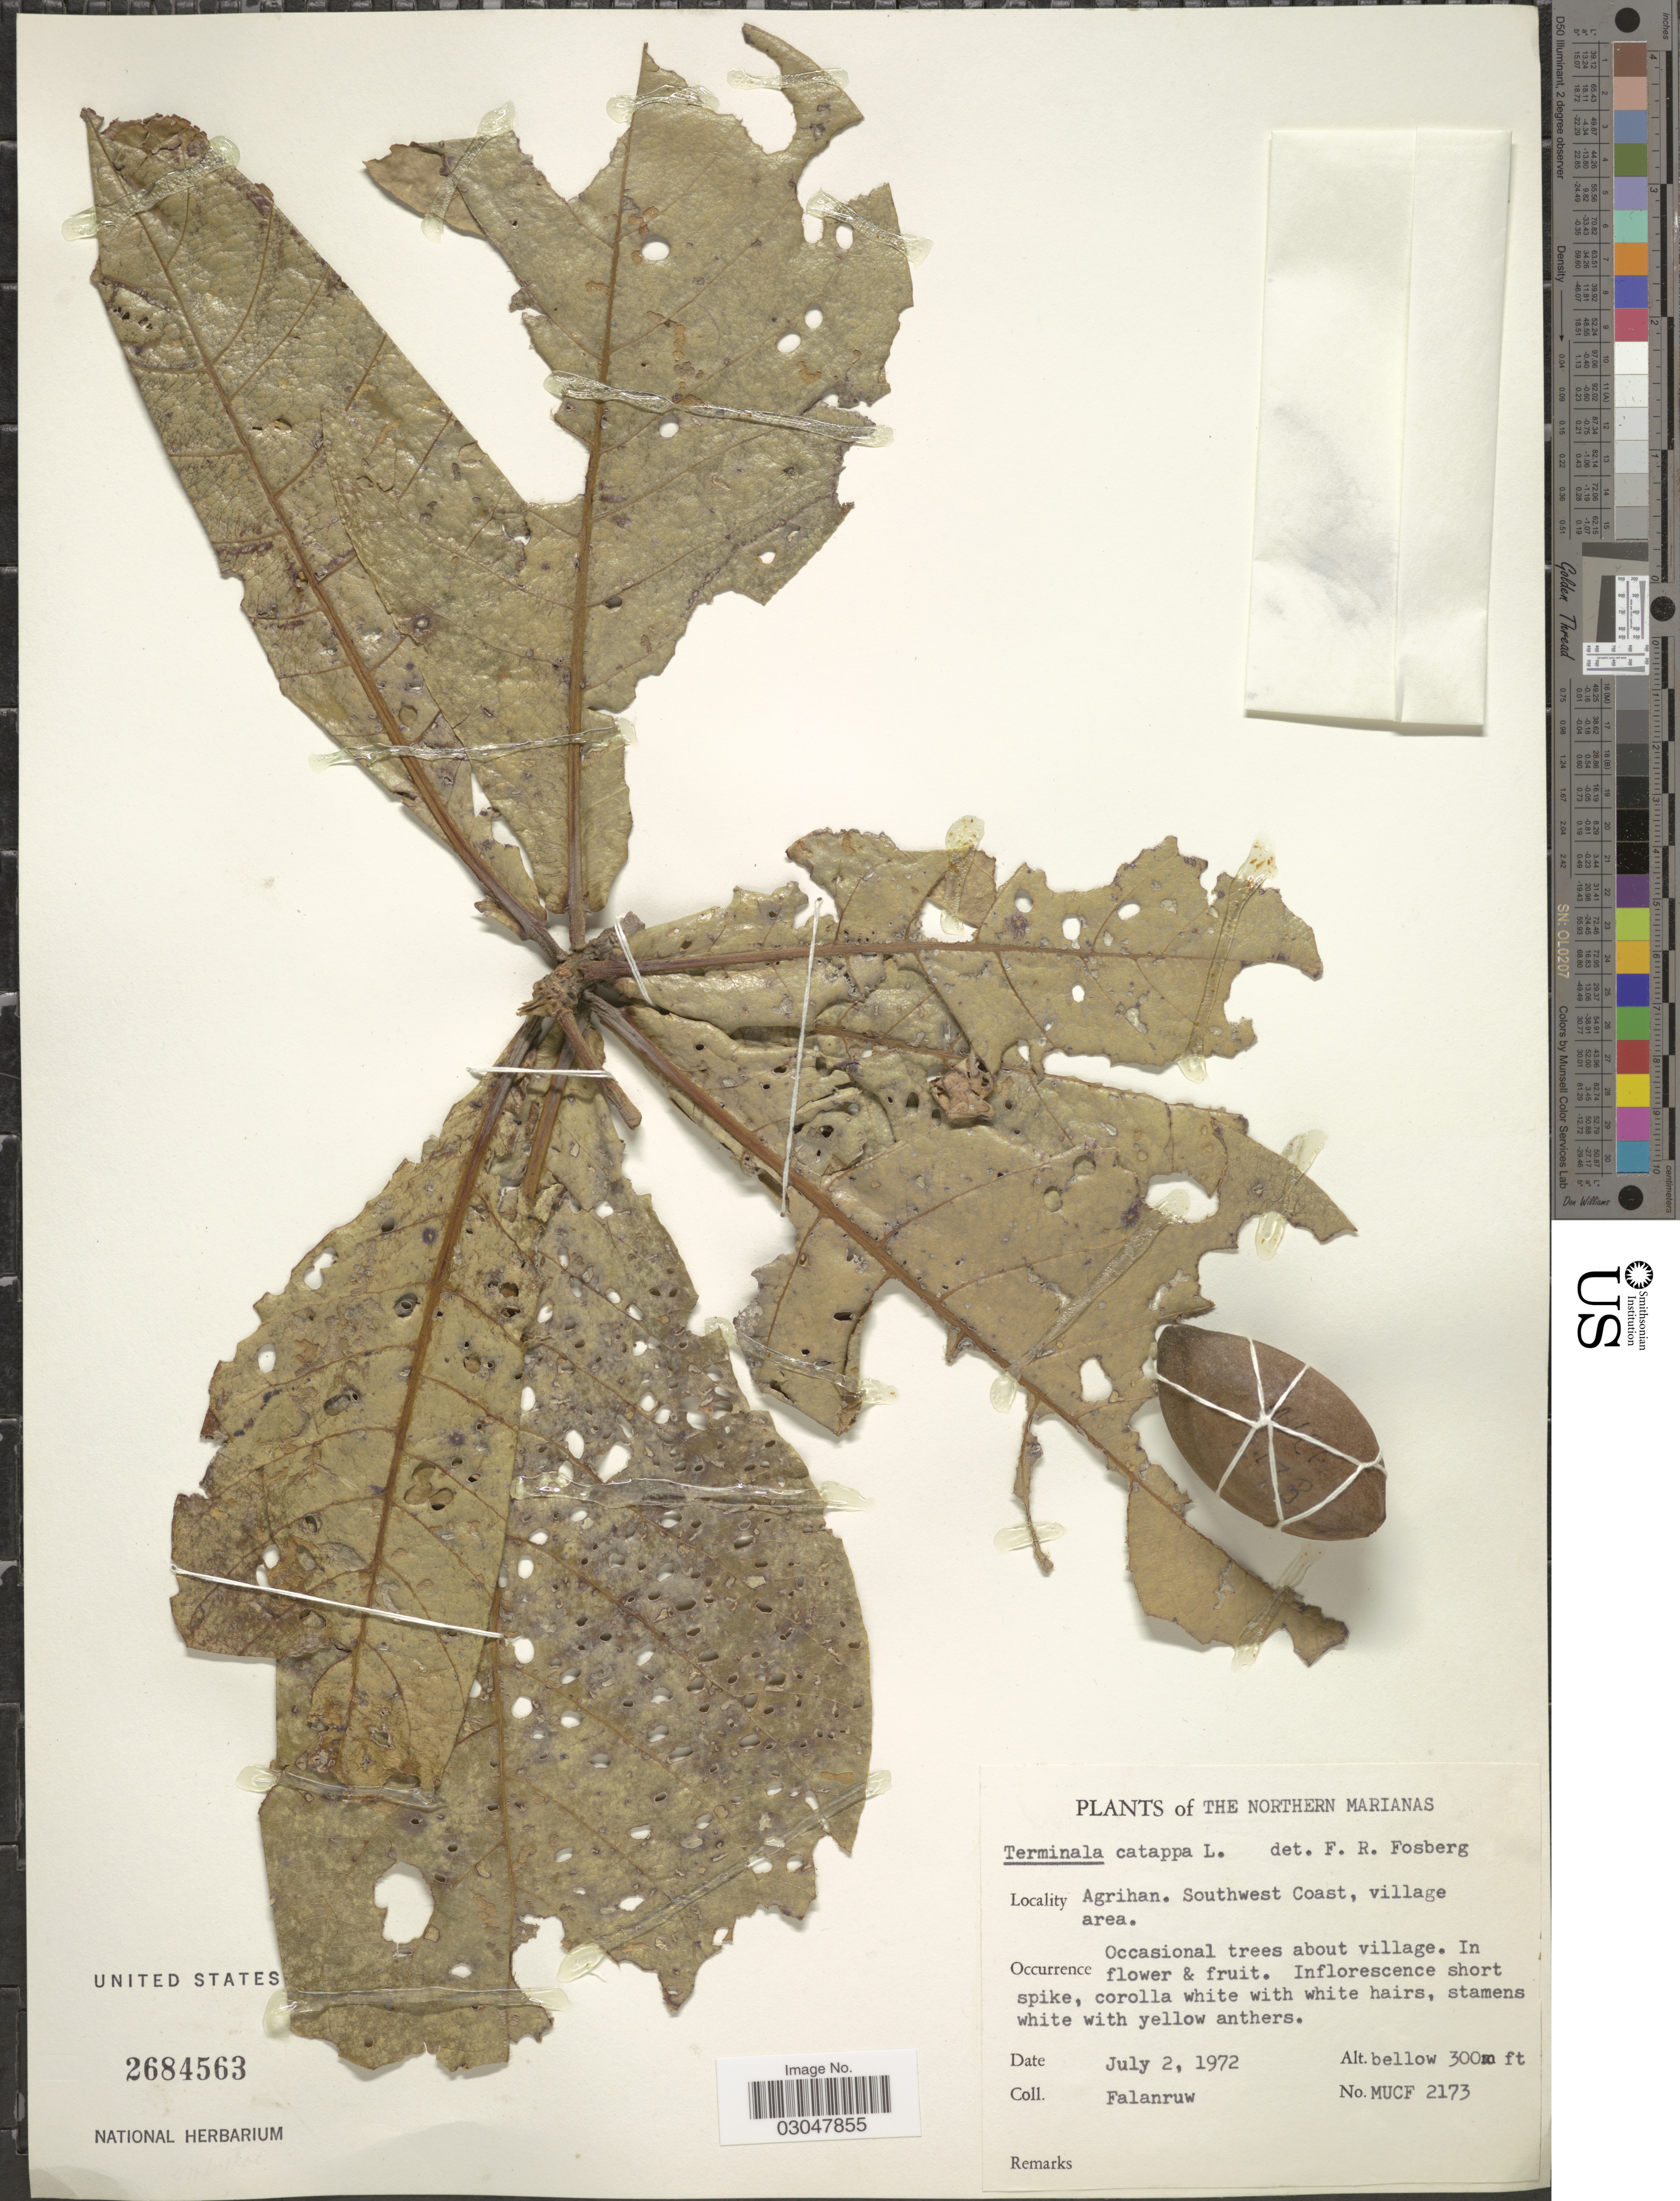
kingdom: Plantae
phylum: Tracheophyta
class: Magnoliopsida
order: Myrtales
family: Combretaceae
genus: Terminalia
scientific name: Terminalia catappa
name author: L.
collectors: Falanruw, --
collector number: MUCF 2173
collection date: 1972-07-02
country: Northern Mariana Islands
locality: Northern Marianas. Argihan. Southwest coast, village area.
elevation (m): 91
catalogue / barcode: US 2684563